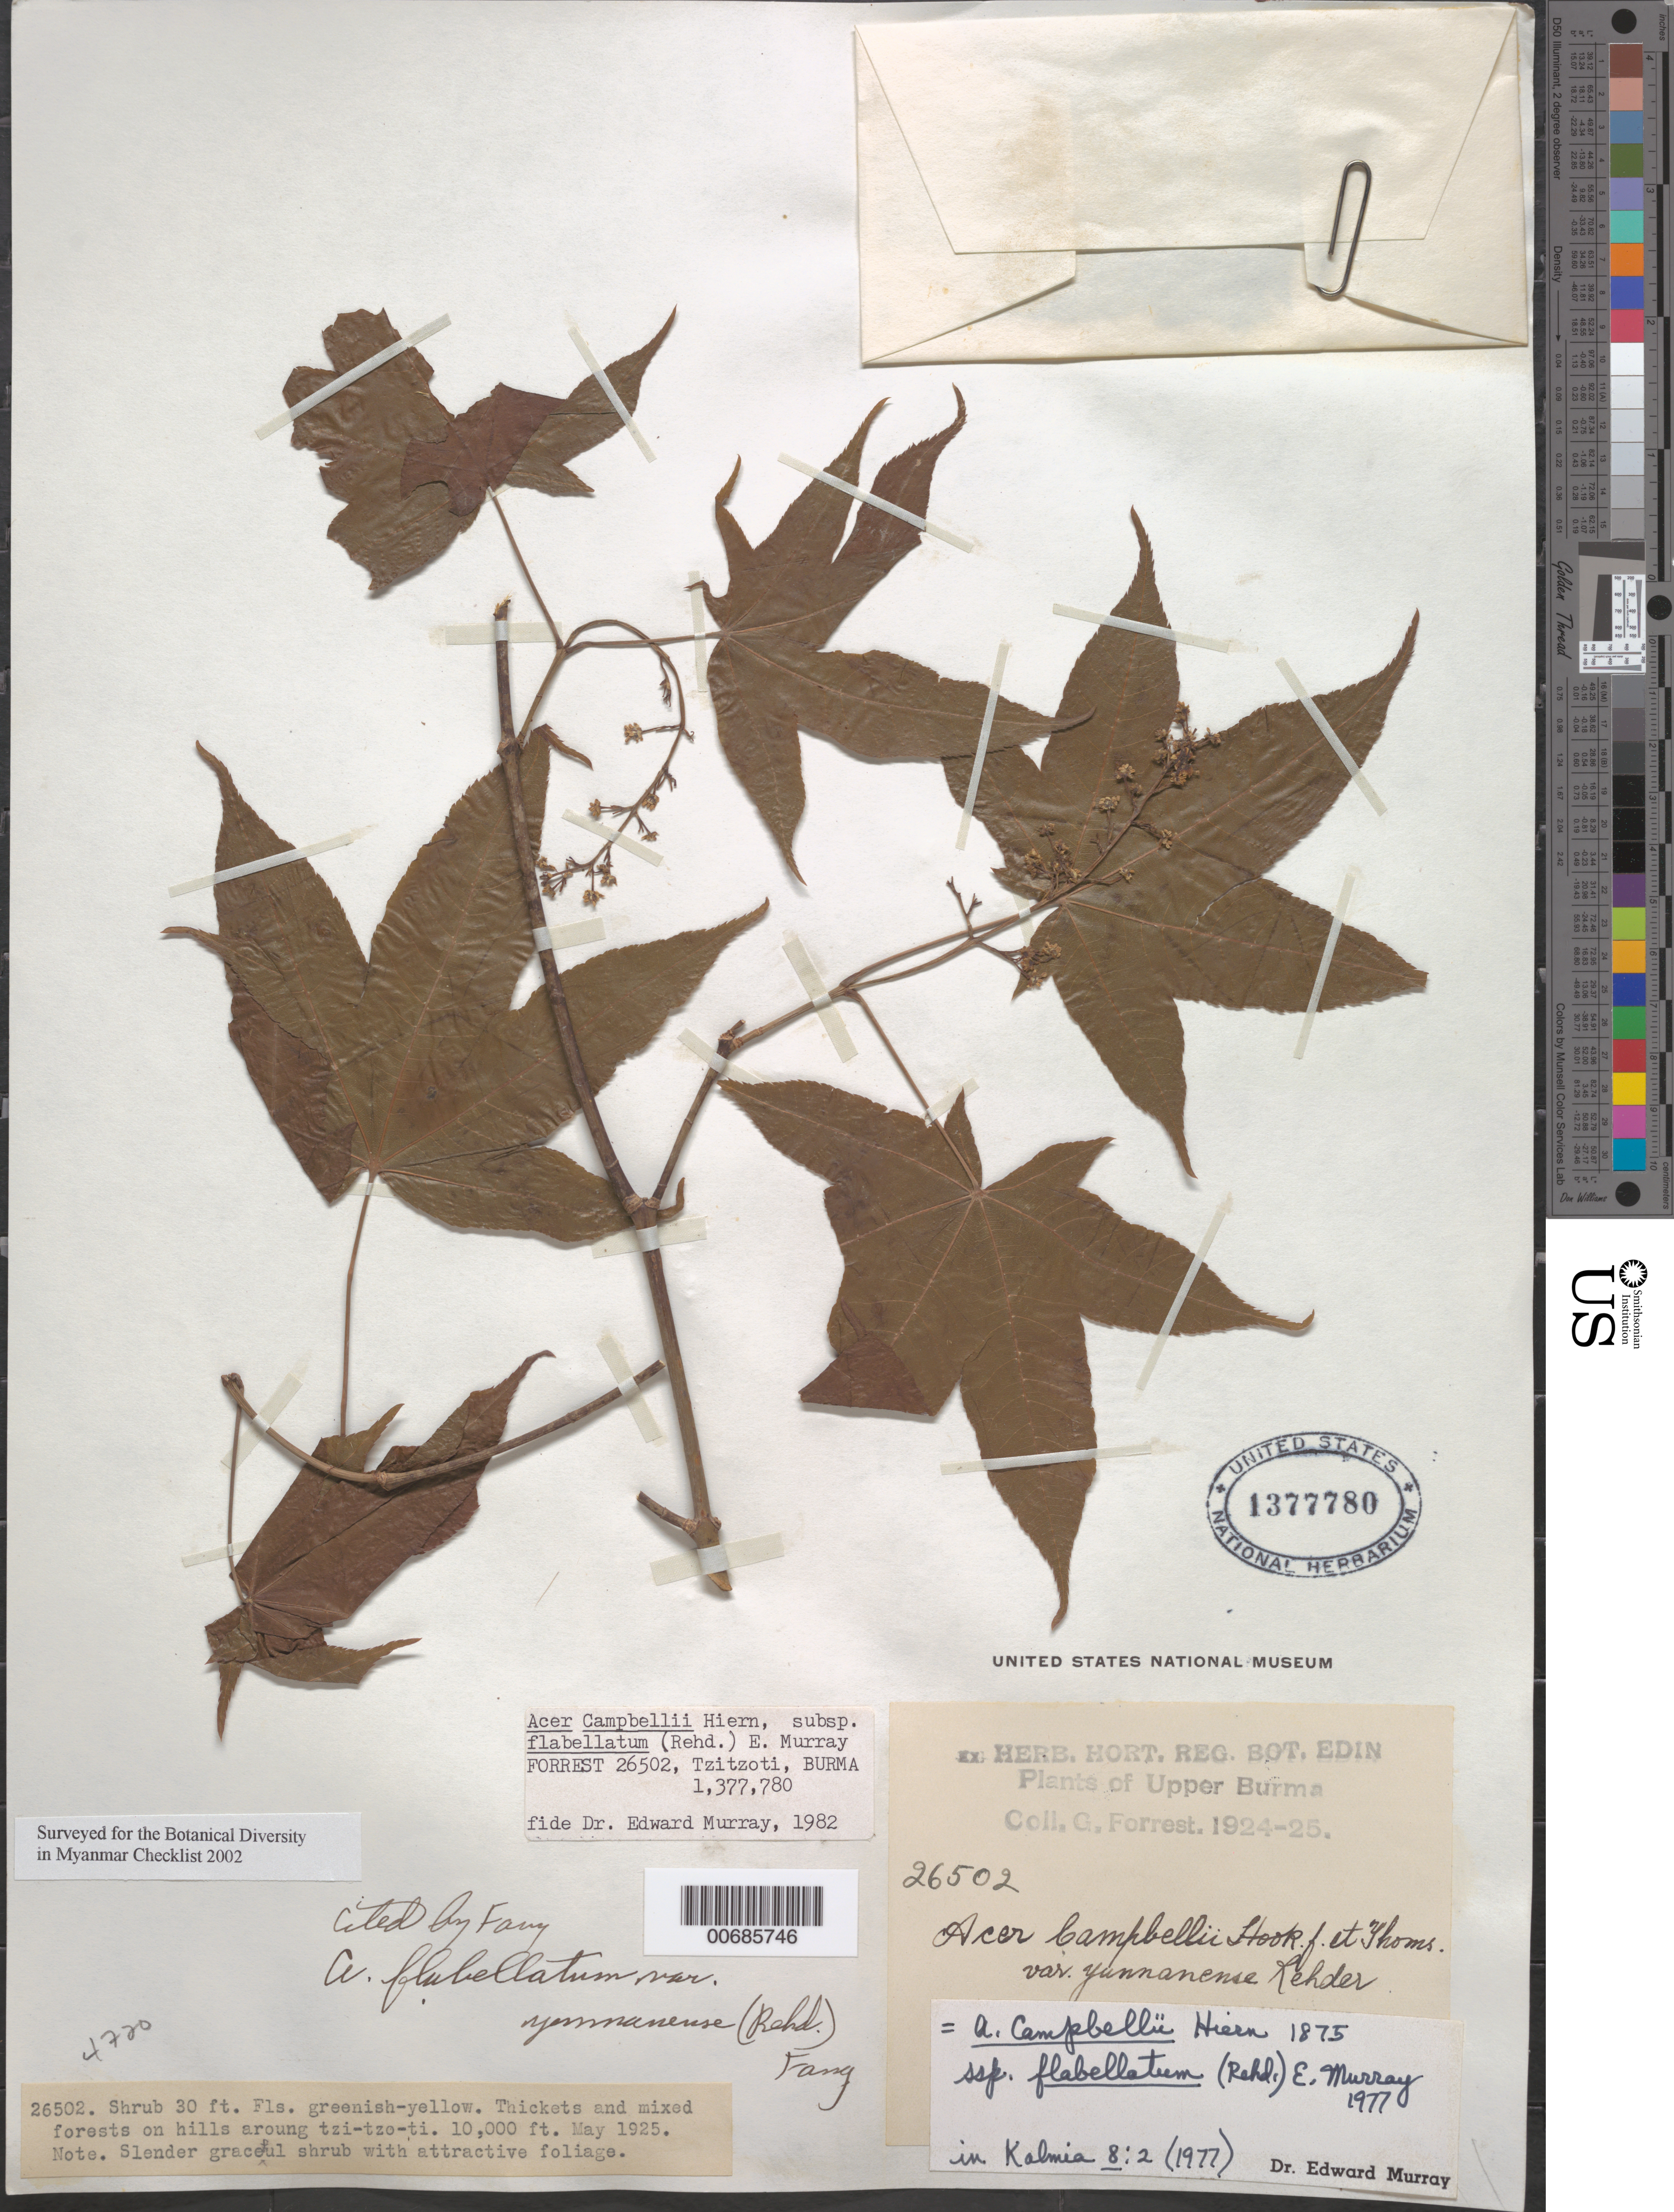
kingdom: Plantae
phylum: Tracheophyta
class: Magnoliopsida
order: Sapindales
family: Sapindaceae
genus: Acer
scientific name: Acer campbellii subsp. flabellatum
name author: (Rehder) A.E. Murray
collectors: G. Forrest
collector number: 26502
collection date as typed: May 1925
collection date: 1925-05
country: Myanmar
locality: Tzi-tzo-ti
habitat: Thickets and mixed forests on hills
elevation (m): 3048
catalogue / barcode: US 1377780